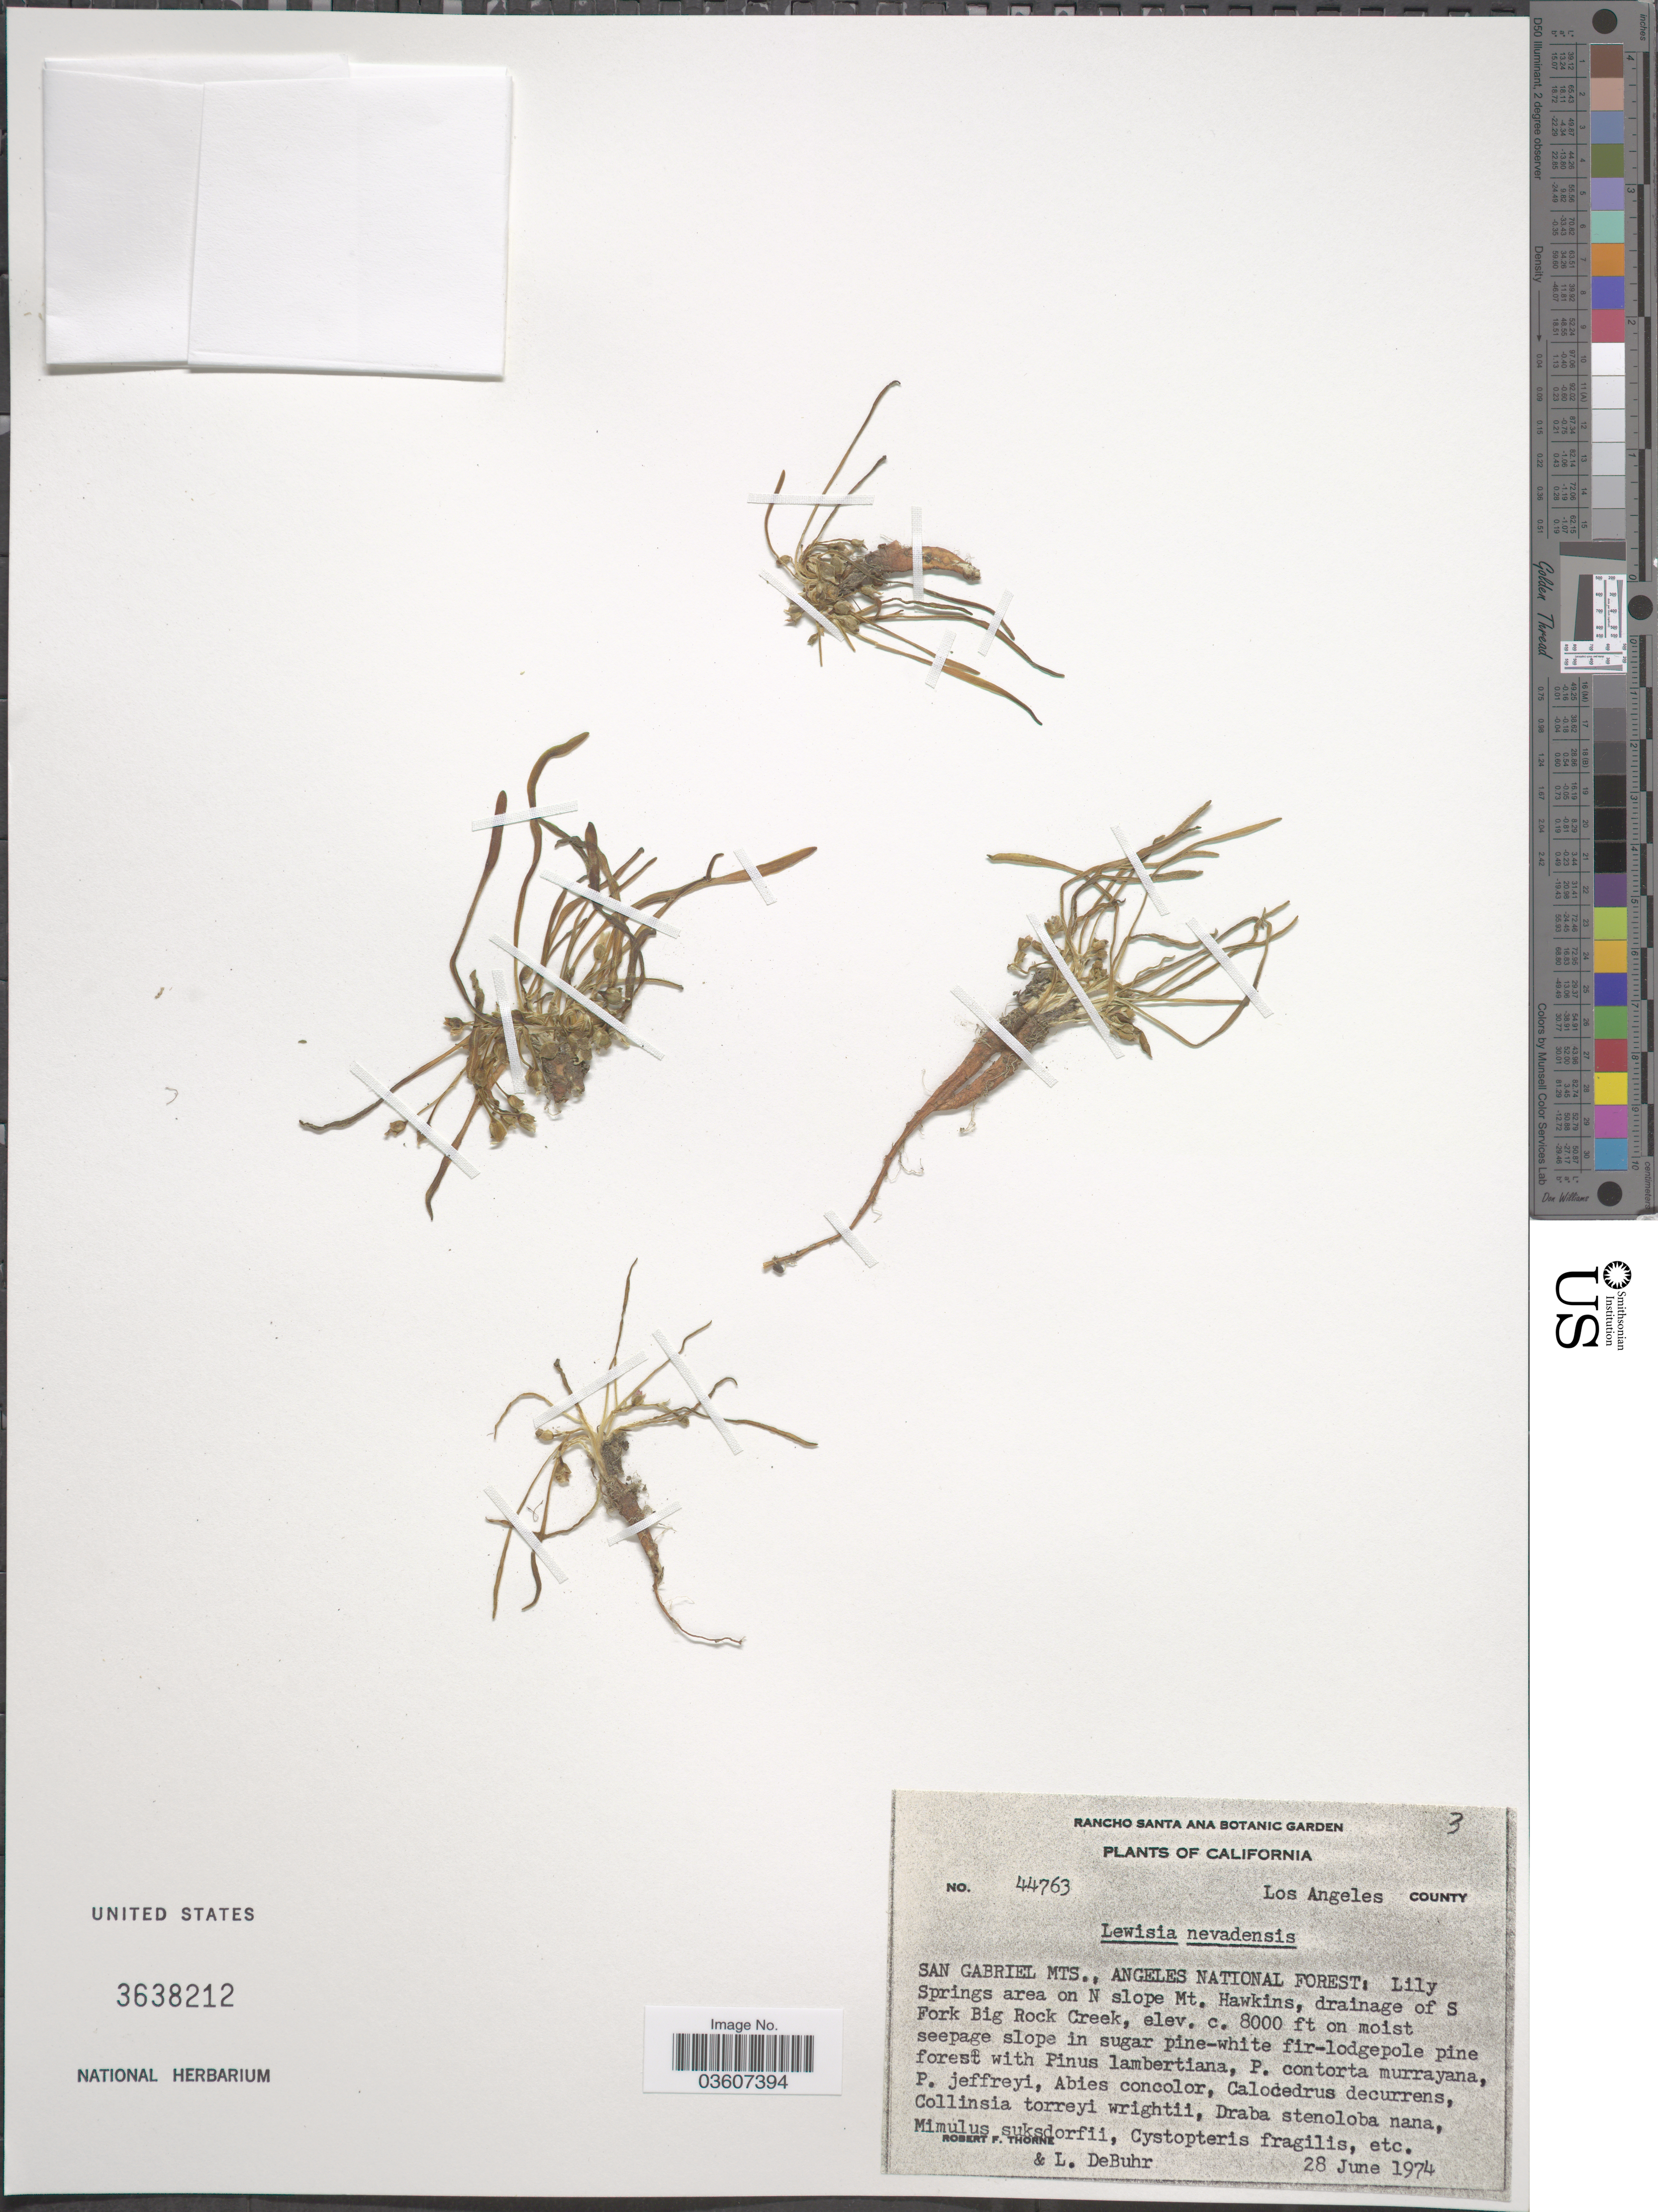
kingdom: Plantae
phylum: Tracheophyta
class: Magnoliopsida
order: Caryophyllales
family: Montiaceae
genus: Lewisia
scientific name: Lewisia pygmaea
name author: (A. Gray) B.L. Rob.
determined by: Strong, Mark T., (BOT), Smithsonian Institution - National Museum of Natural History (UNITED STATES)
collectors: R. F. Thorne & L. DeBuhr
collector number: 44763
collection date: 1974-06-28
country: United States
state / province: California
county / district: Los Angeles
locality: Los Angeles County. San Gabriel Mts., Angeles National Forest: Lily Springs area on N slope Mt. Hawkins, drainage of S Fork Big Rock Creek.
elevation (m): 2438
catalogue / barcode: US 3638212